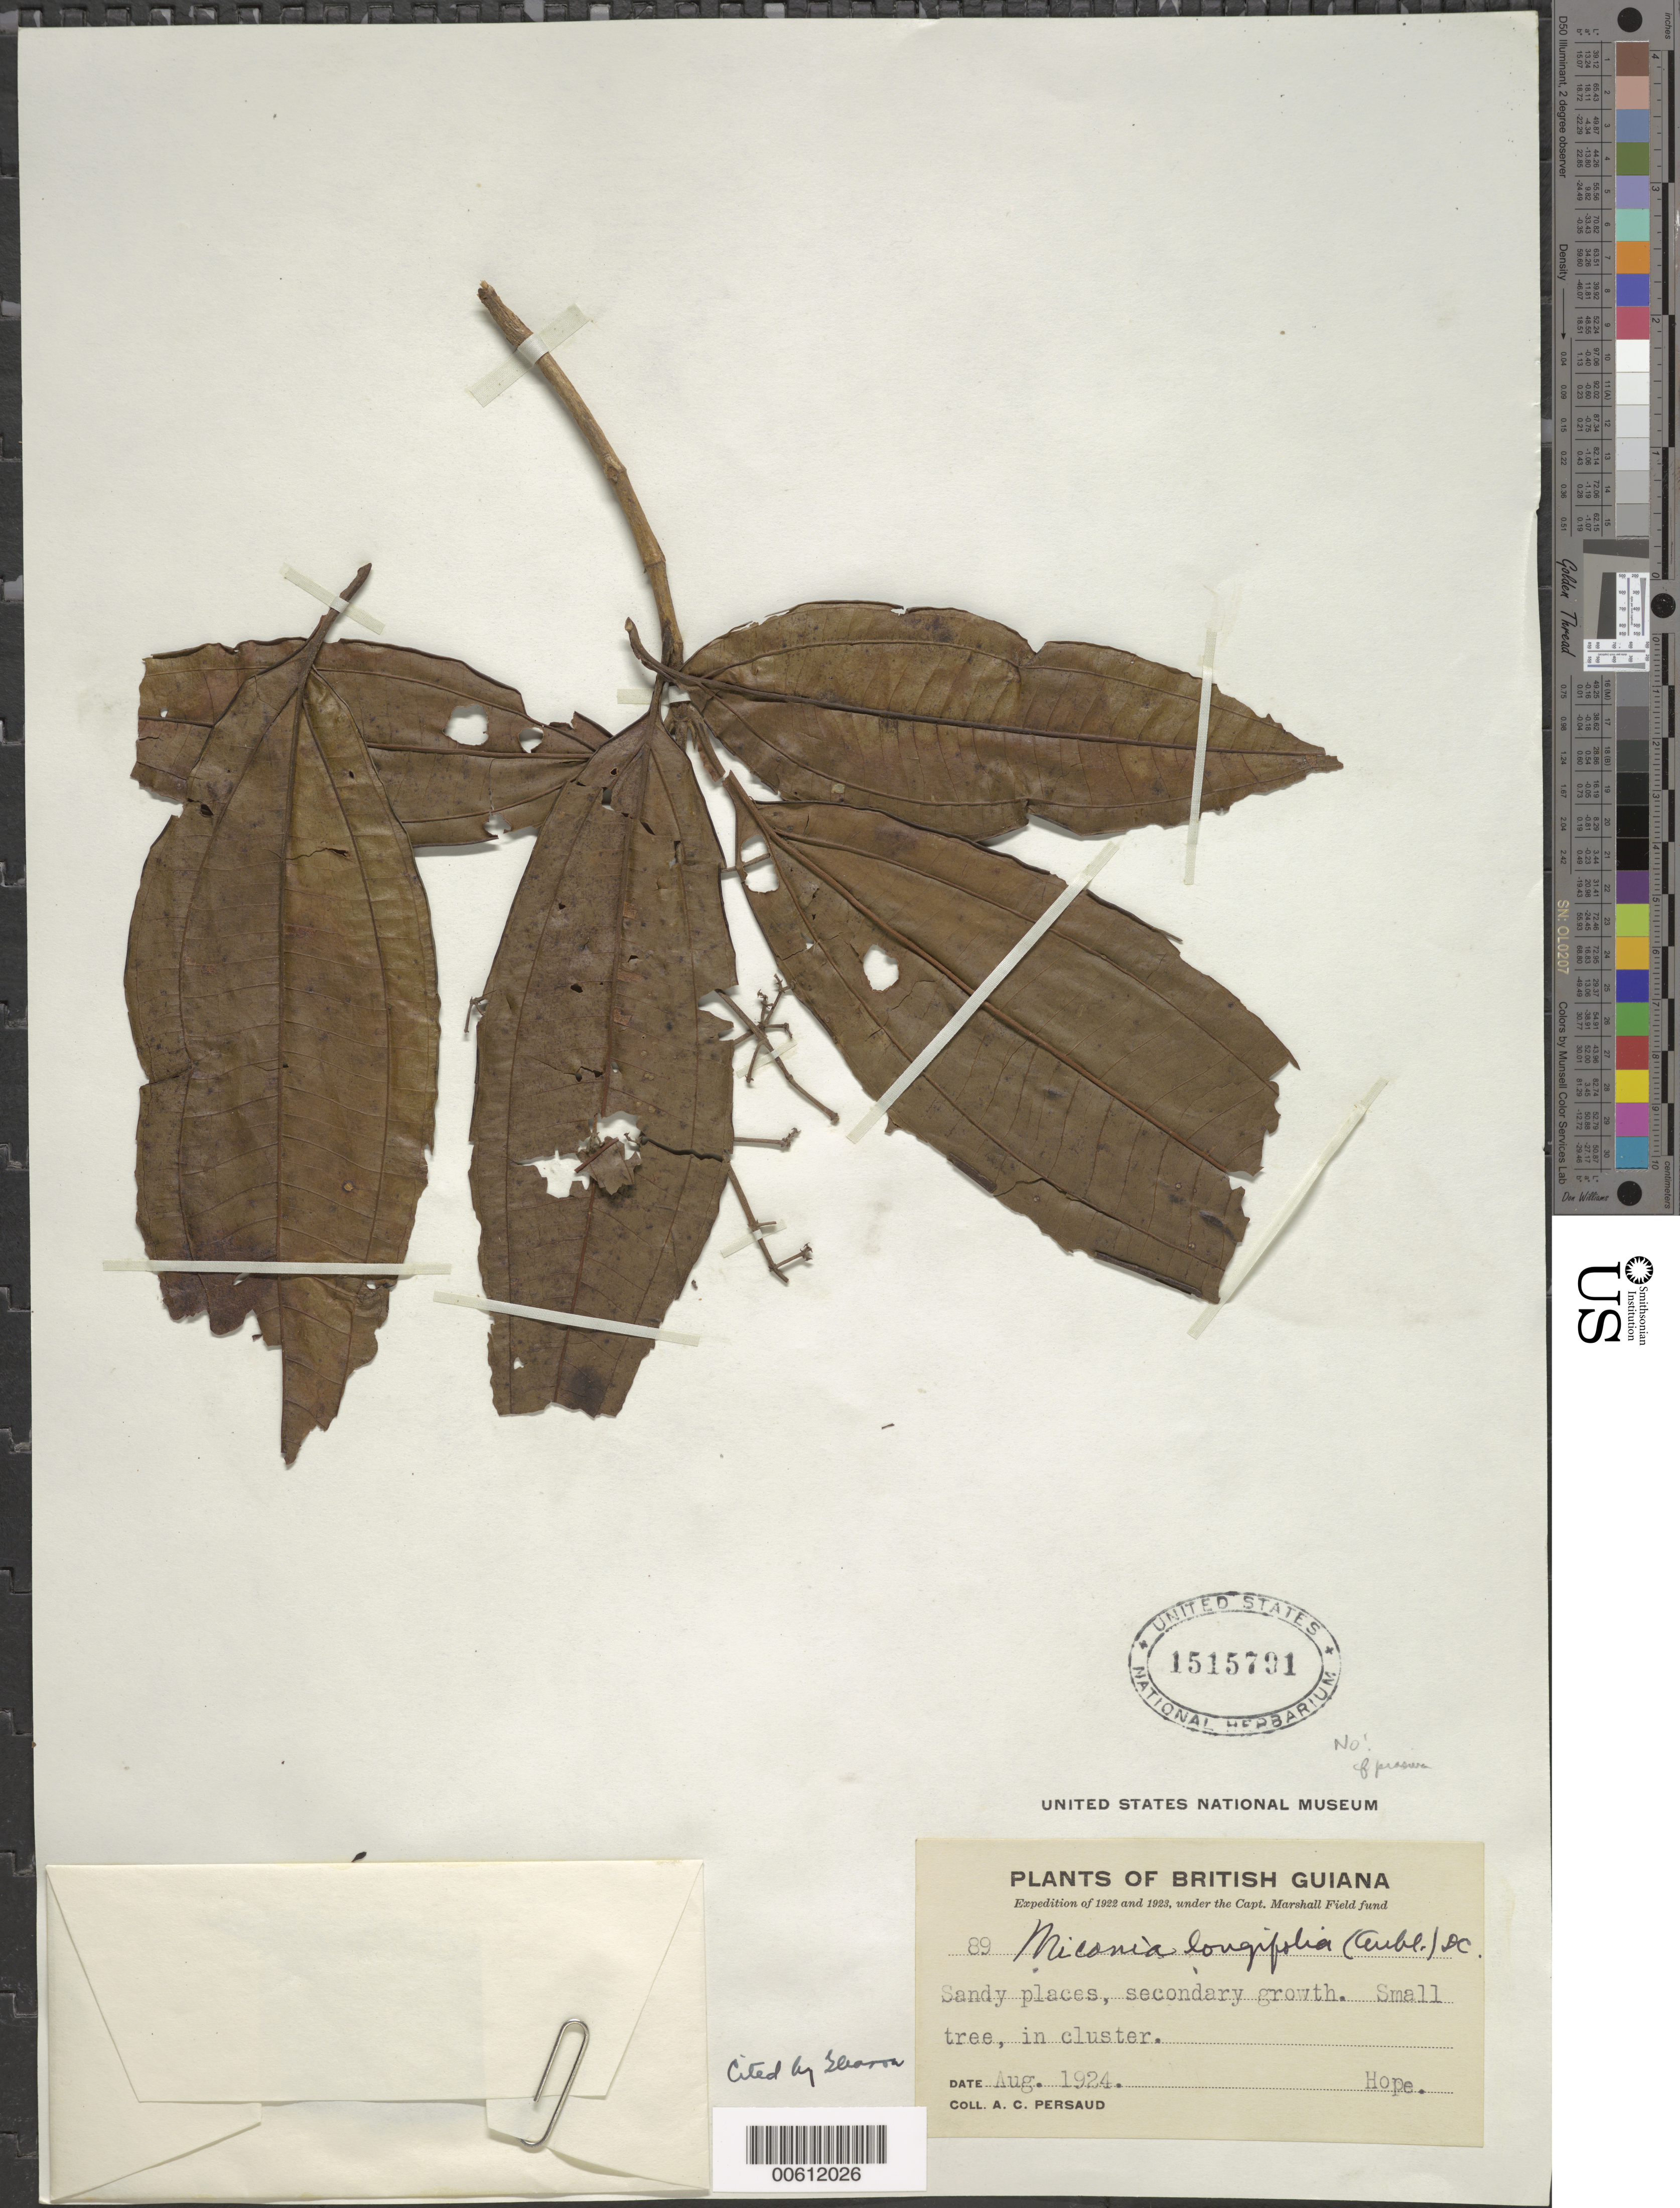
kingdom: Plantae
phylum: Tracheophyta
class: Magnoliopsida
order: Myrtales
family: Melastomataceae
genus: Miconia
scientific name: Miconia prasina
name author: (Sw.) DC.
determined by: Wurdack, John J., (US), US (UNITED STATES)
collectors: A. Persaud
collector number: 89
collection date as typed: Aug-24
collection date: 1924-08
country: Guyana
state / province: Demerara-Mahaica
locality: Hope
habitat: Sandy places, secondary growth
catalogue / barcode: US 1515791